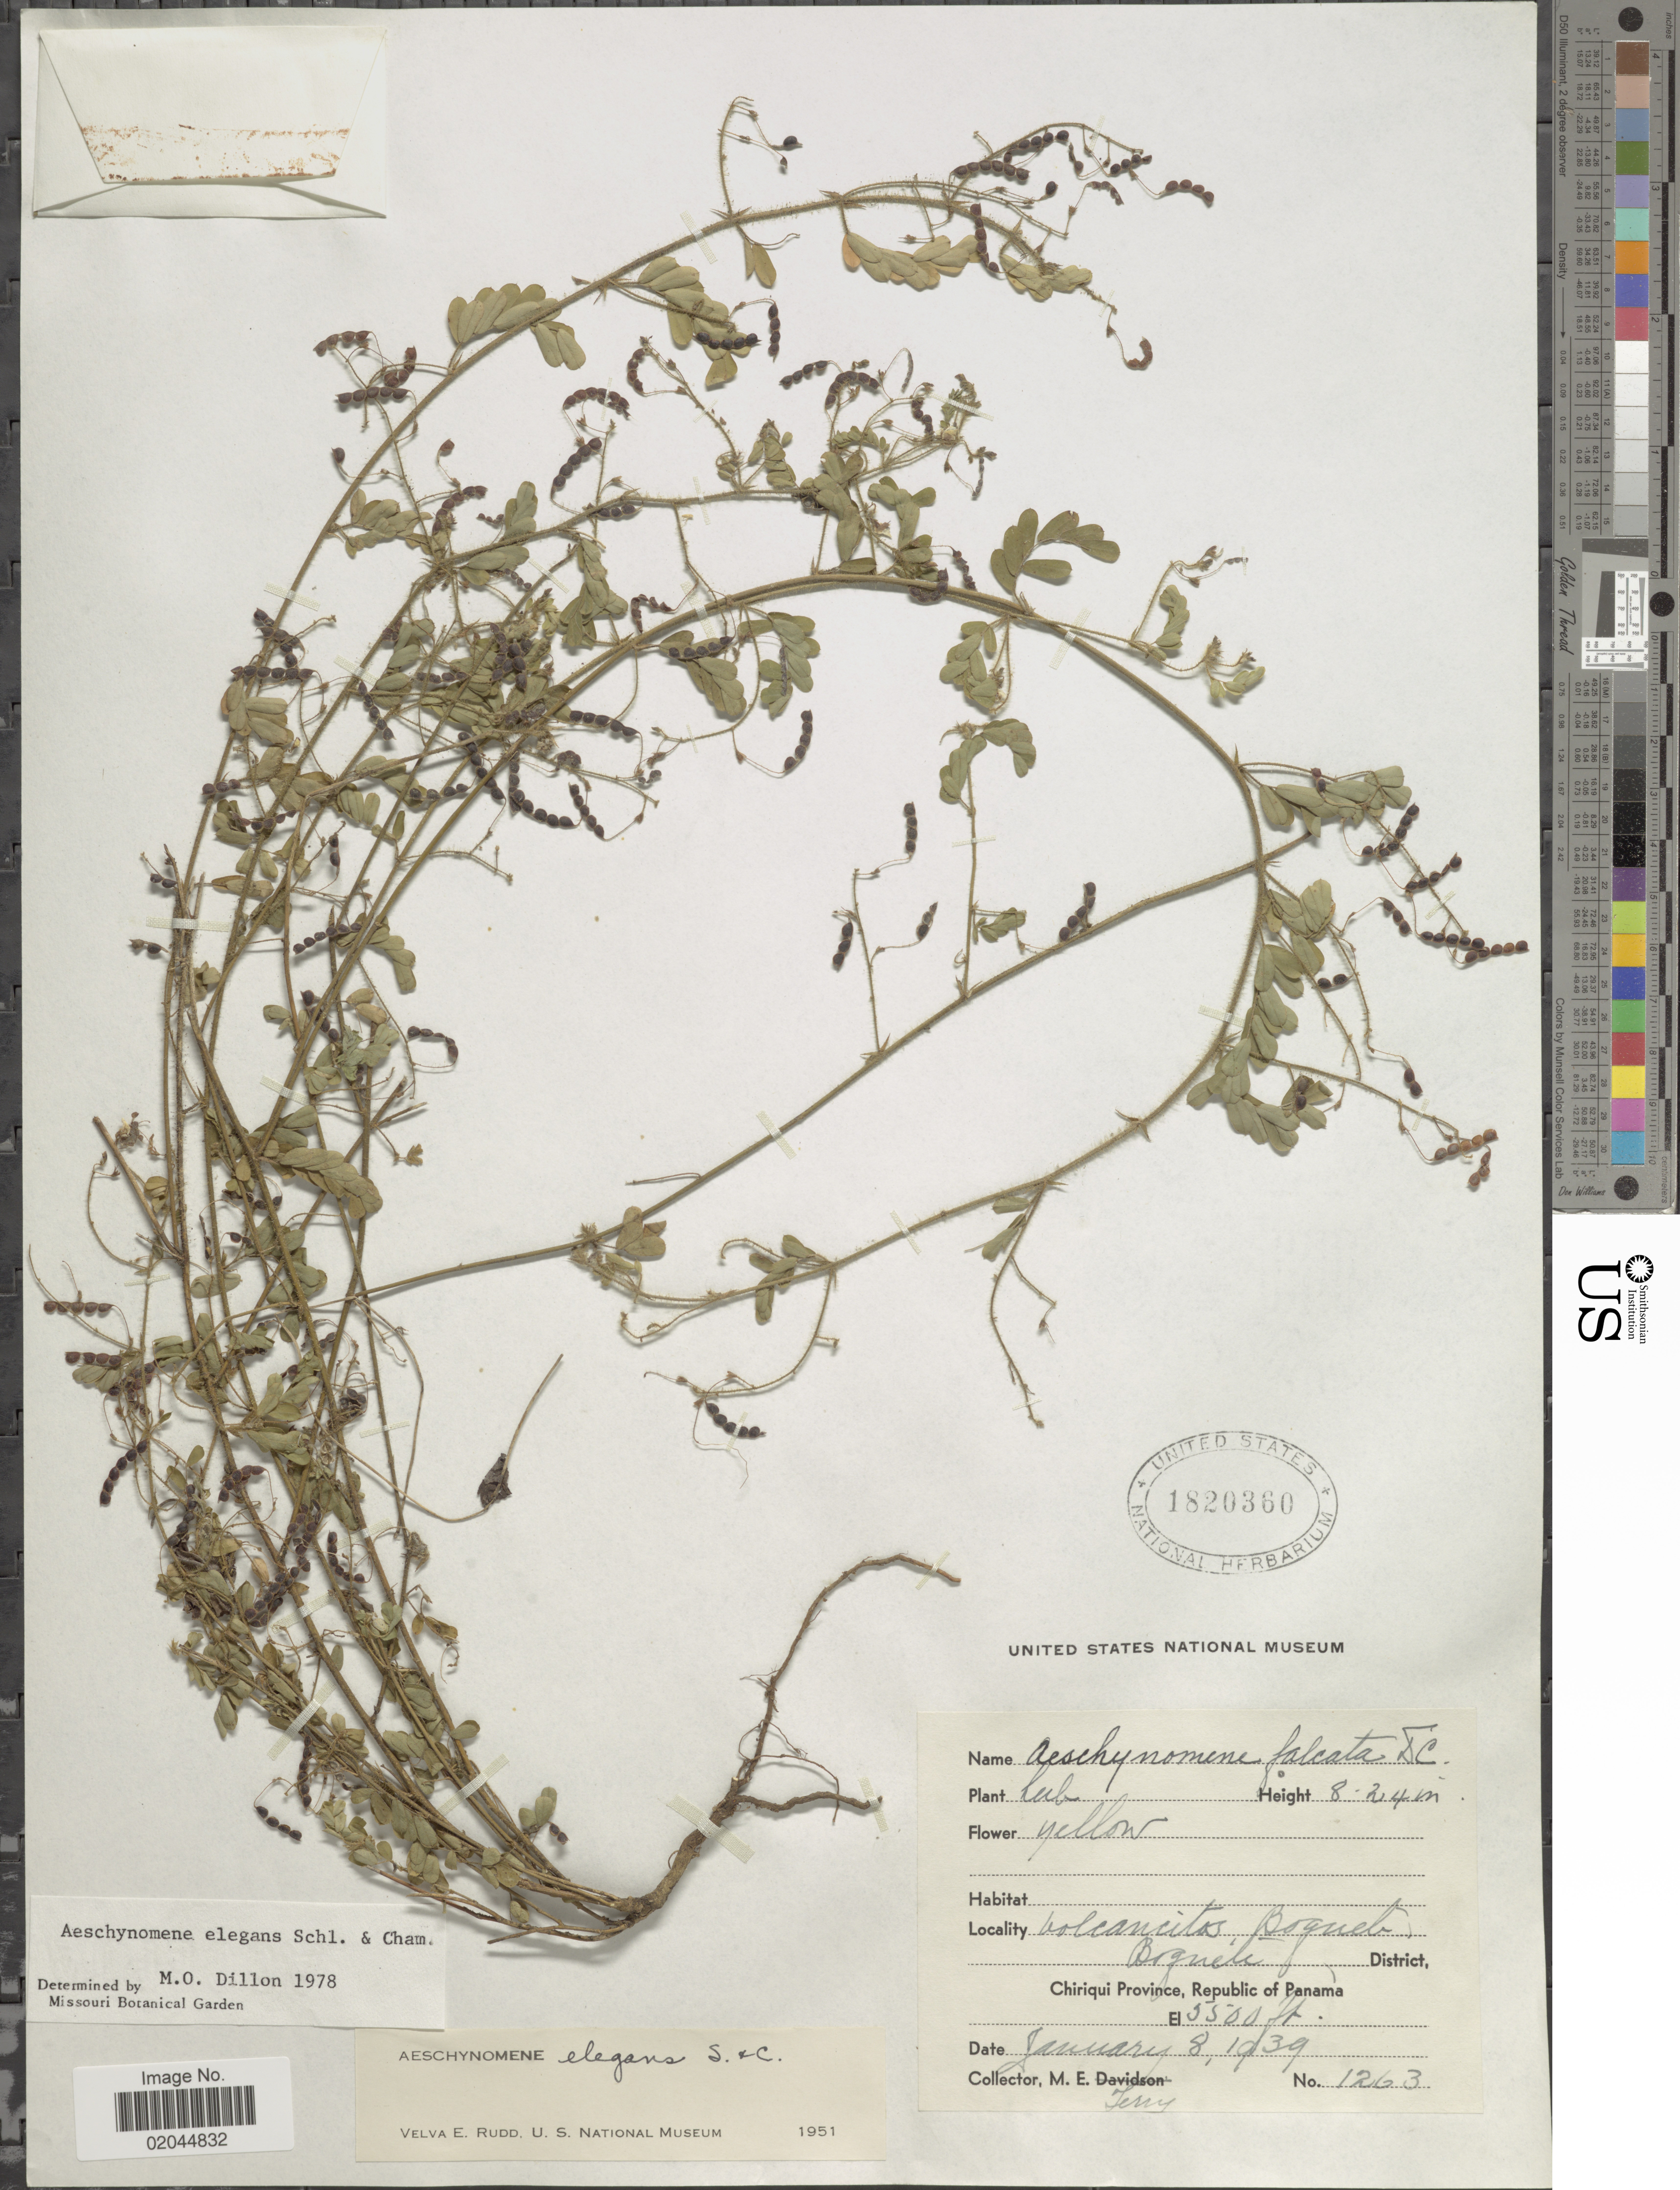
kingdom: Plantae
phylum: Tracheophyta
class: Magnoliopsida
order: Fabales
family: Fabaceae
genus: Aeschynomene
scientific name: Aeschynomene elegans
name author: Cham. ex Schltdl.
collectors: M. Jerry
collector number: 1263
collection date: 1939-01-08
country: Panama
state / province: Chiriqui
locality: Boguete District, Chiriqui Province, Republic of Panama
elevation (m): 1676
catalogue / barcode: US 1820360